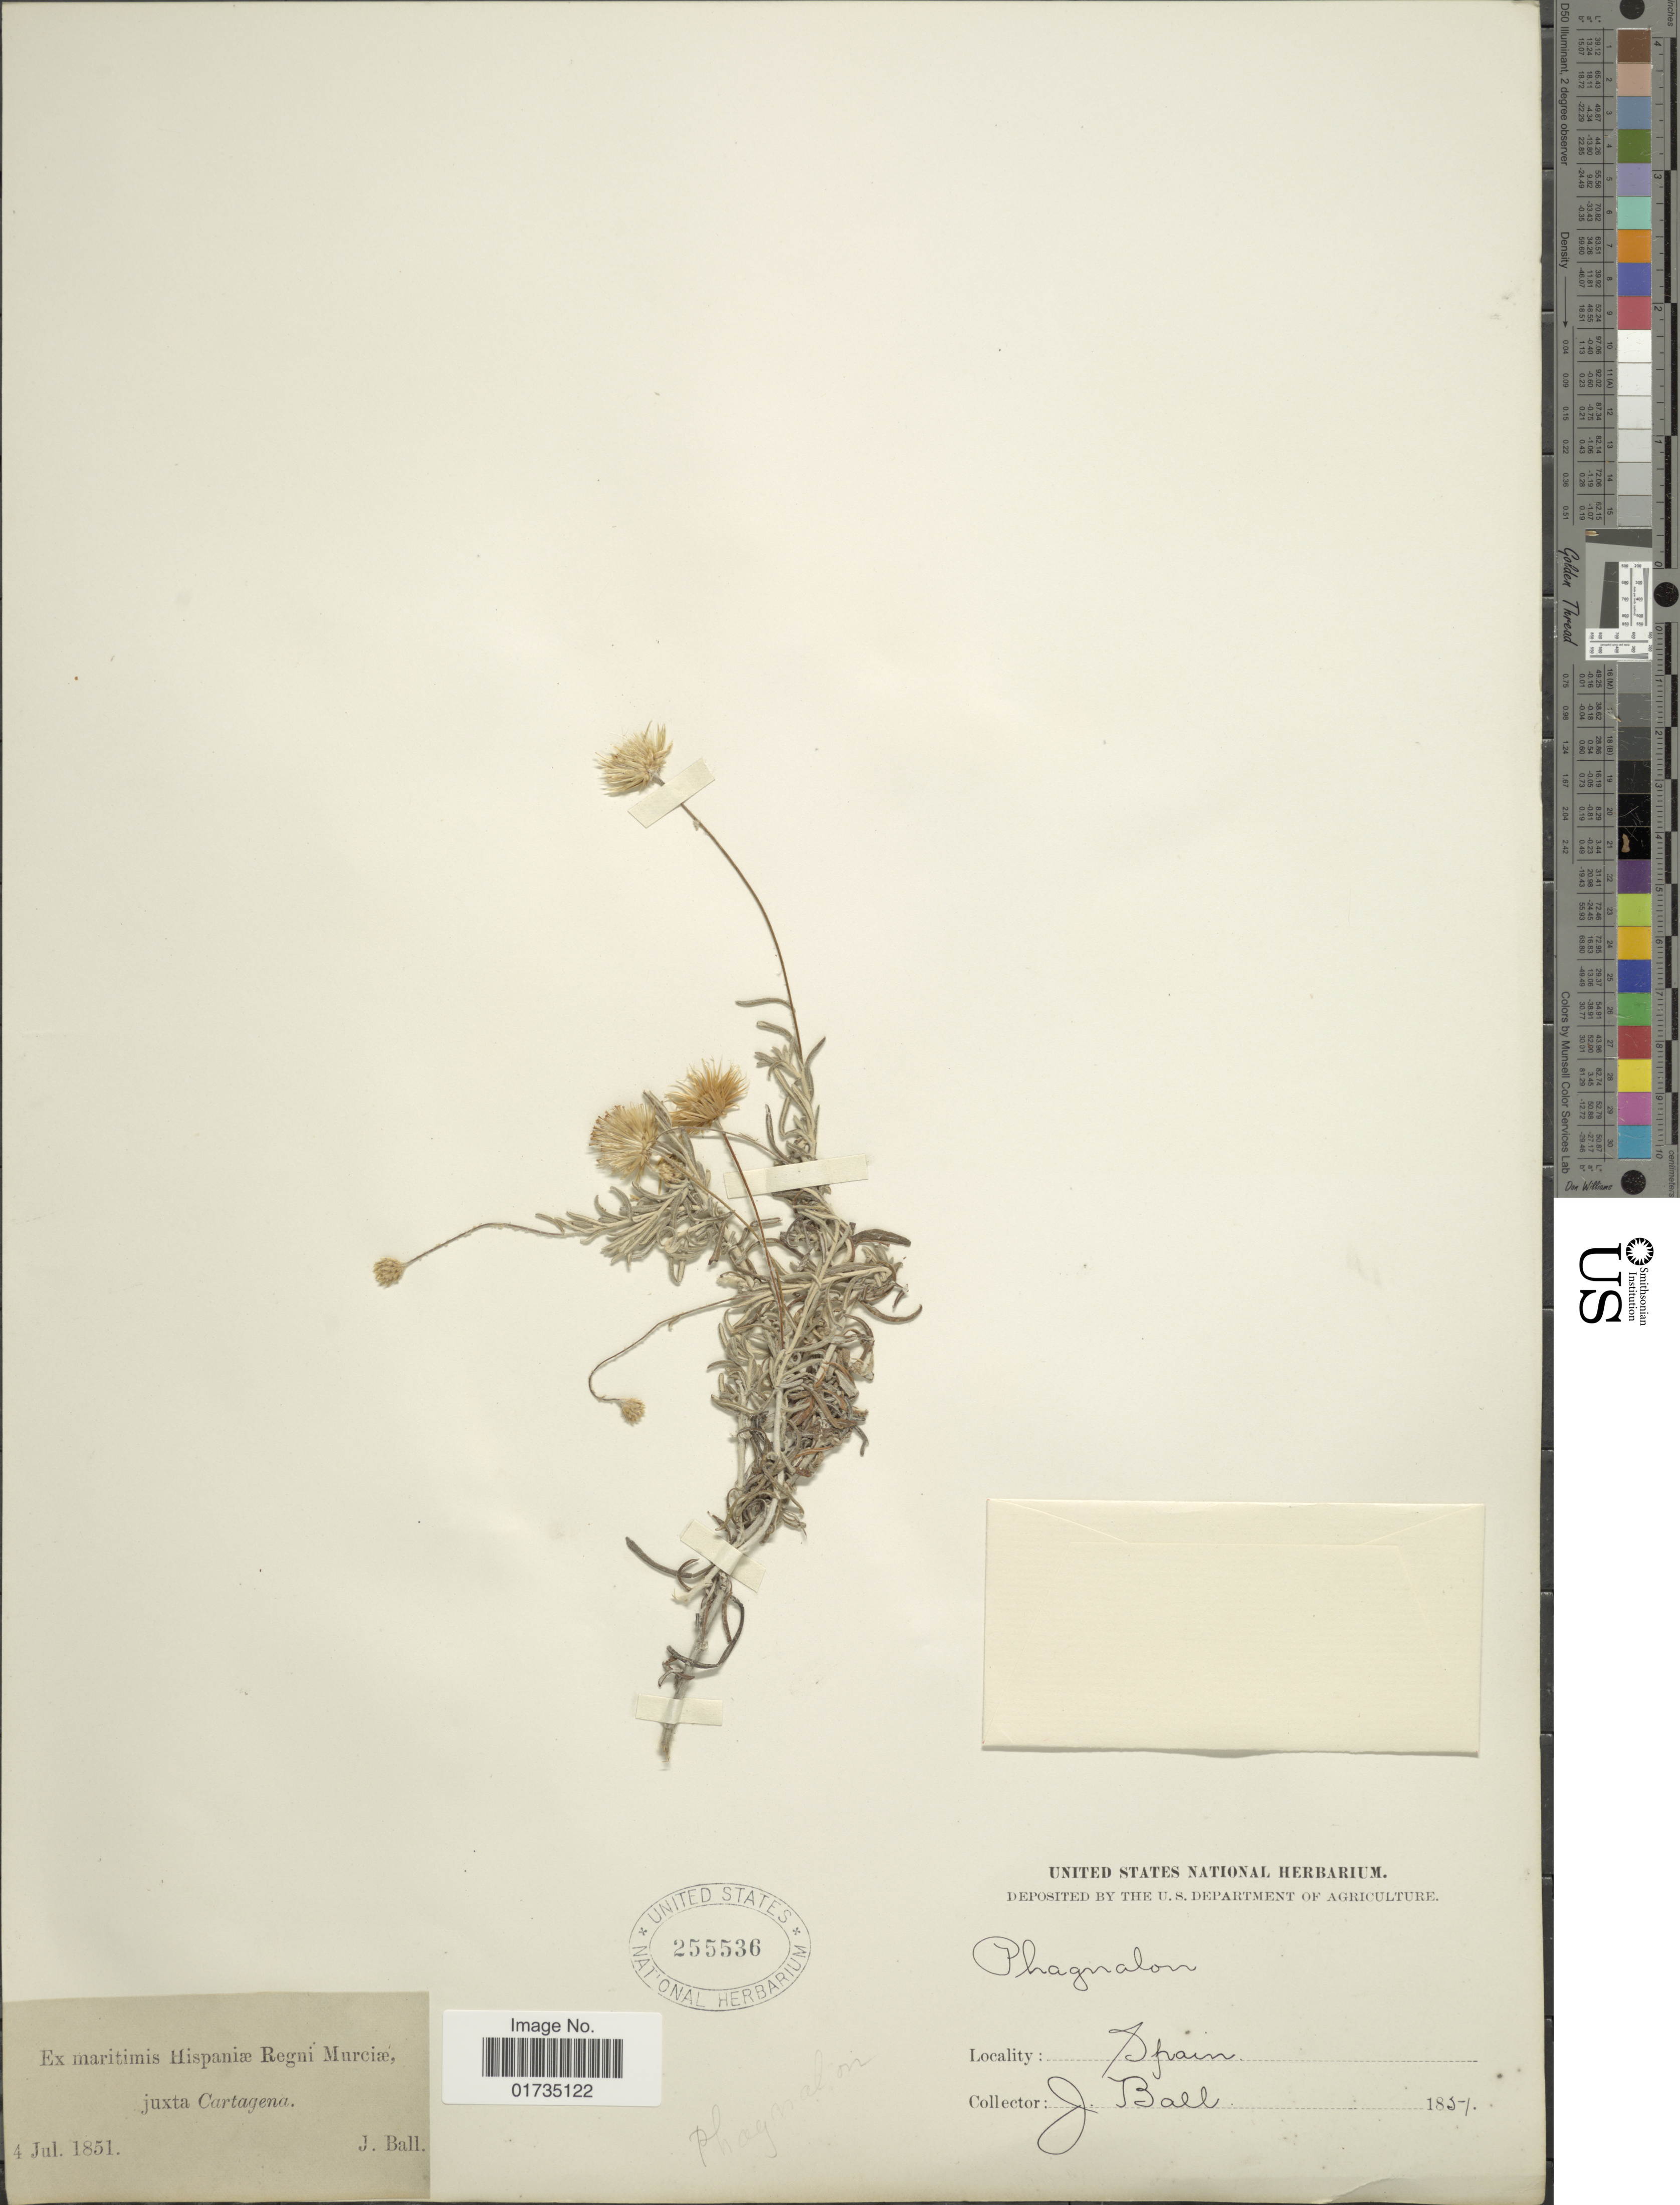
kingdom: Plantae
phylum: Tracheophyta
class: Magnoliopsida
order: Asterales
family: Asteraceae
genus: Phagnalon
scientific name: Phagnalon saxatile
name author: Cass.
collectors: J. Ball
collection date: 1851-07-04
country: Spain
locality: Juxta Cartagena. Spain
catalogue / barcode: US 255536